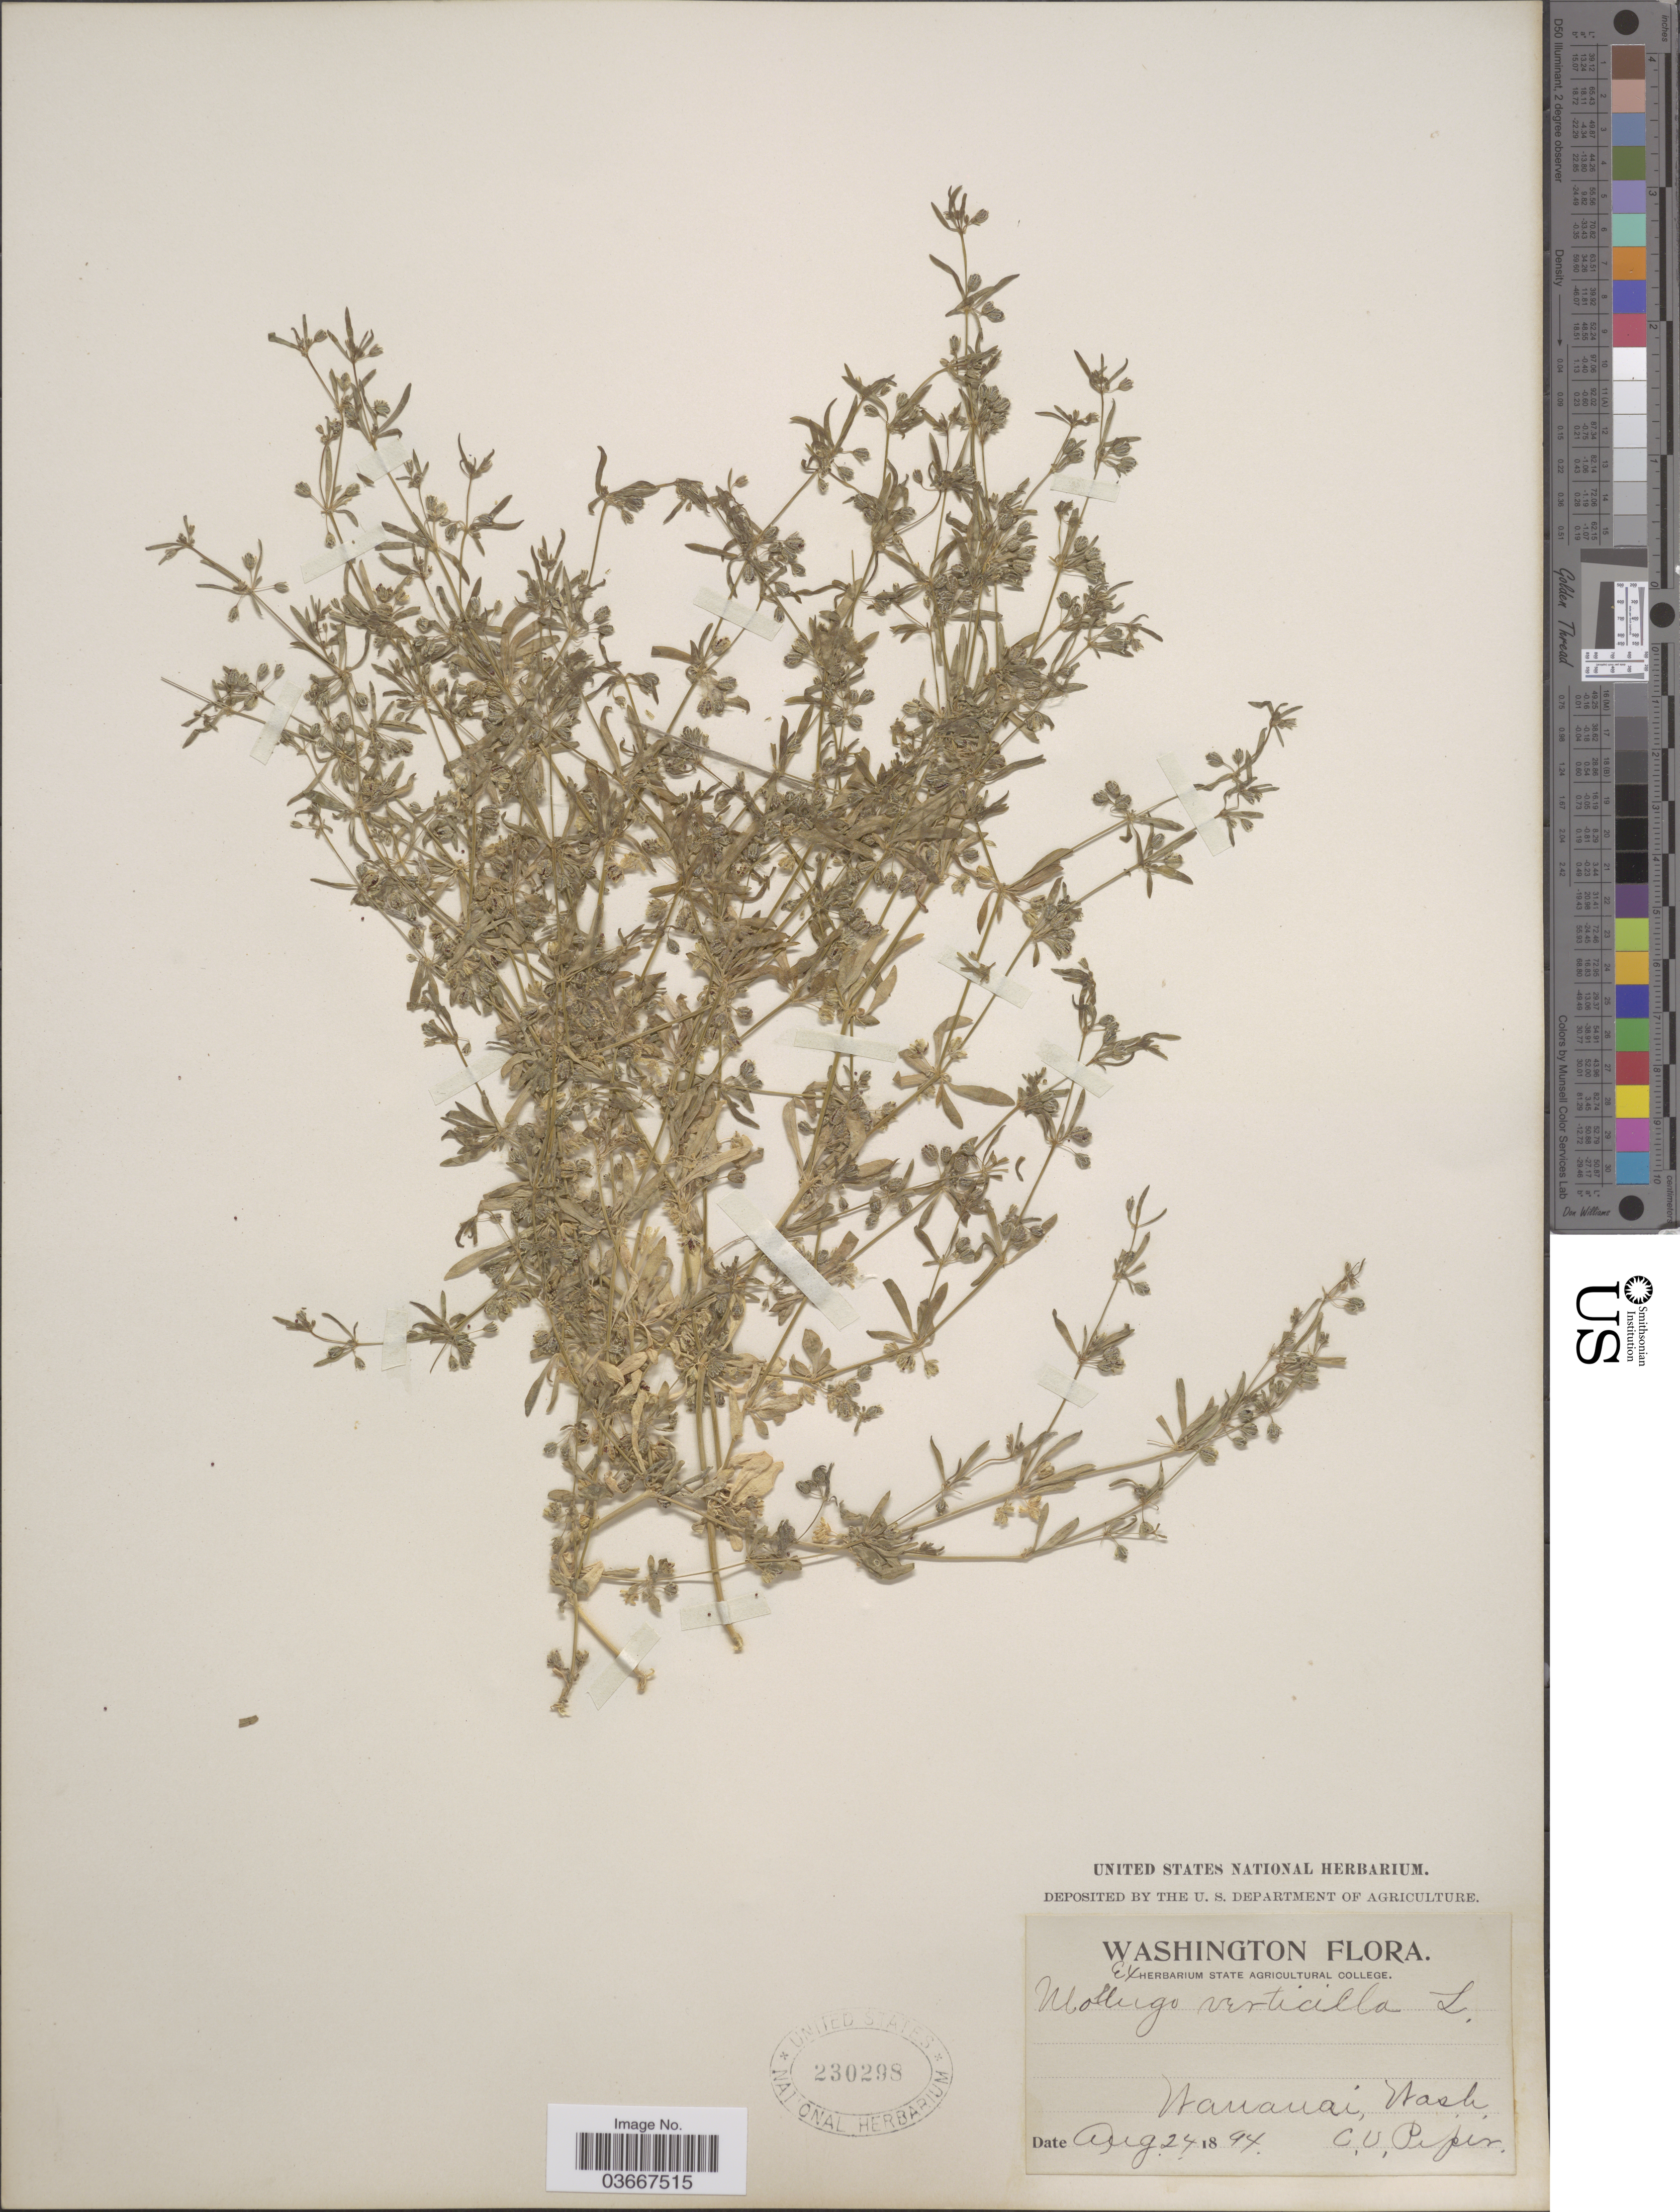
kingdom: Plantae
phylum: Tracheophyta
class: Magnoliopsida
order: Caryophyllales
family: Molluginaceae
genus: Mollugo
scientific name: Mollugo verticillata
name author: L.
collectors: C. V. Piper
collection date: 1894-08-24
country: United States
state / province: Washington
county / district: Whitman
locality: Wawawai.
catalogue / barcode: US 230298